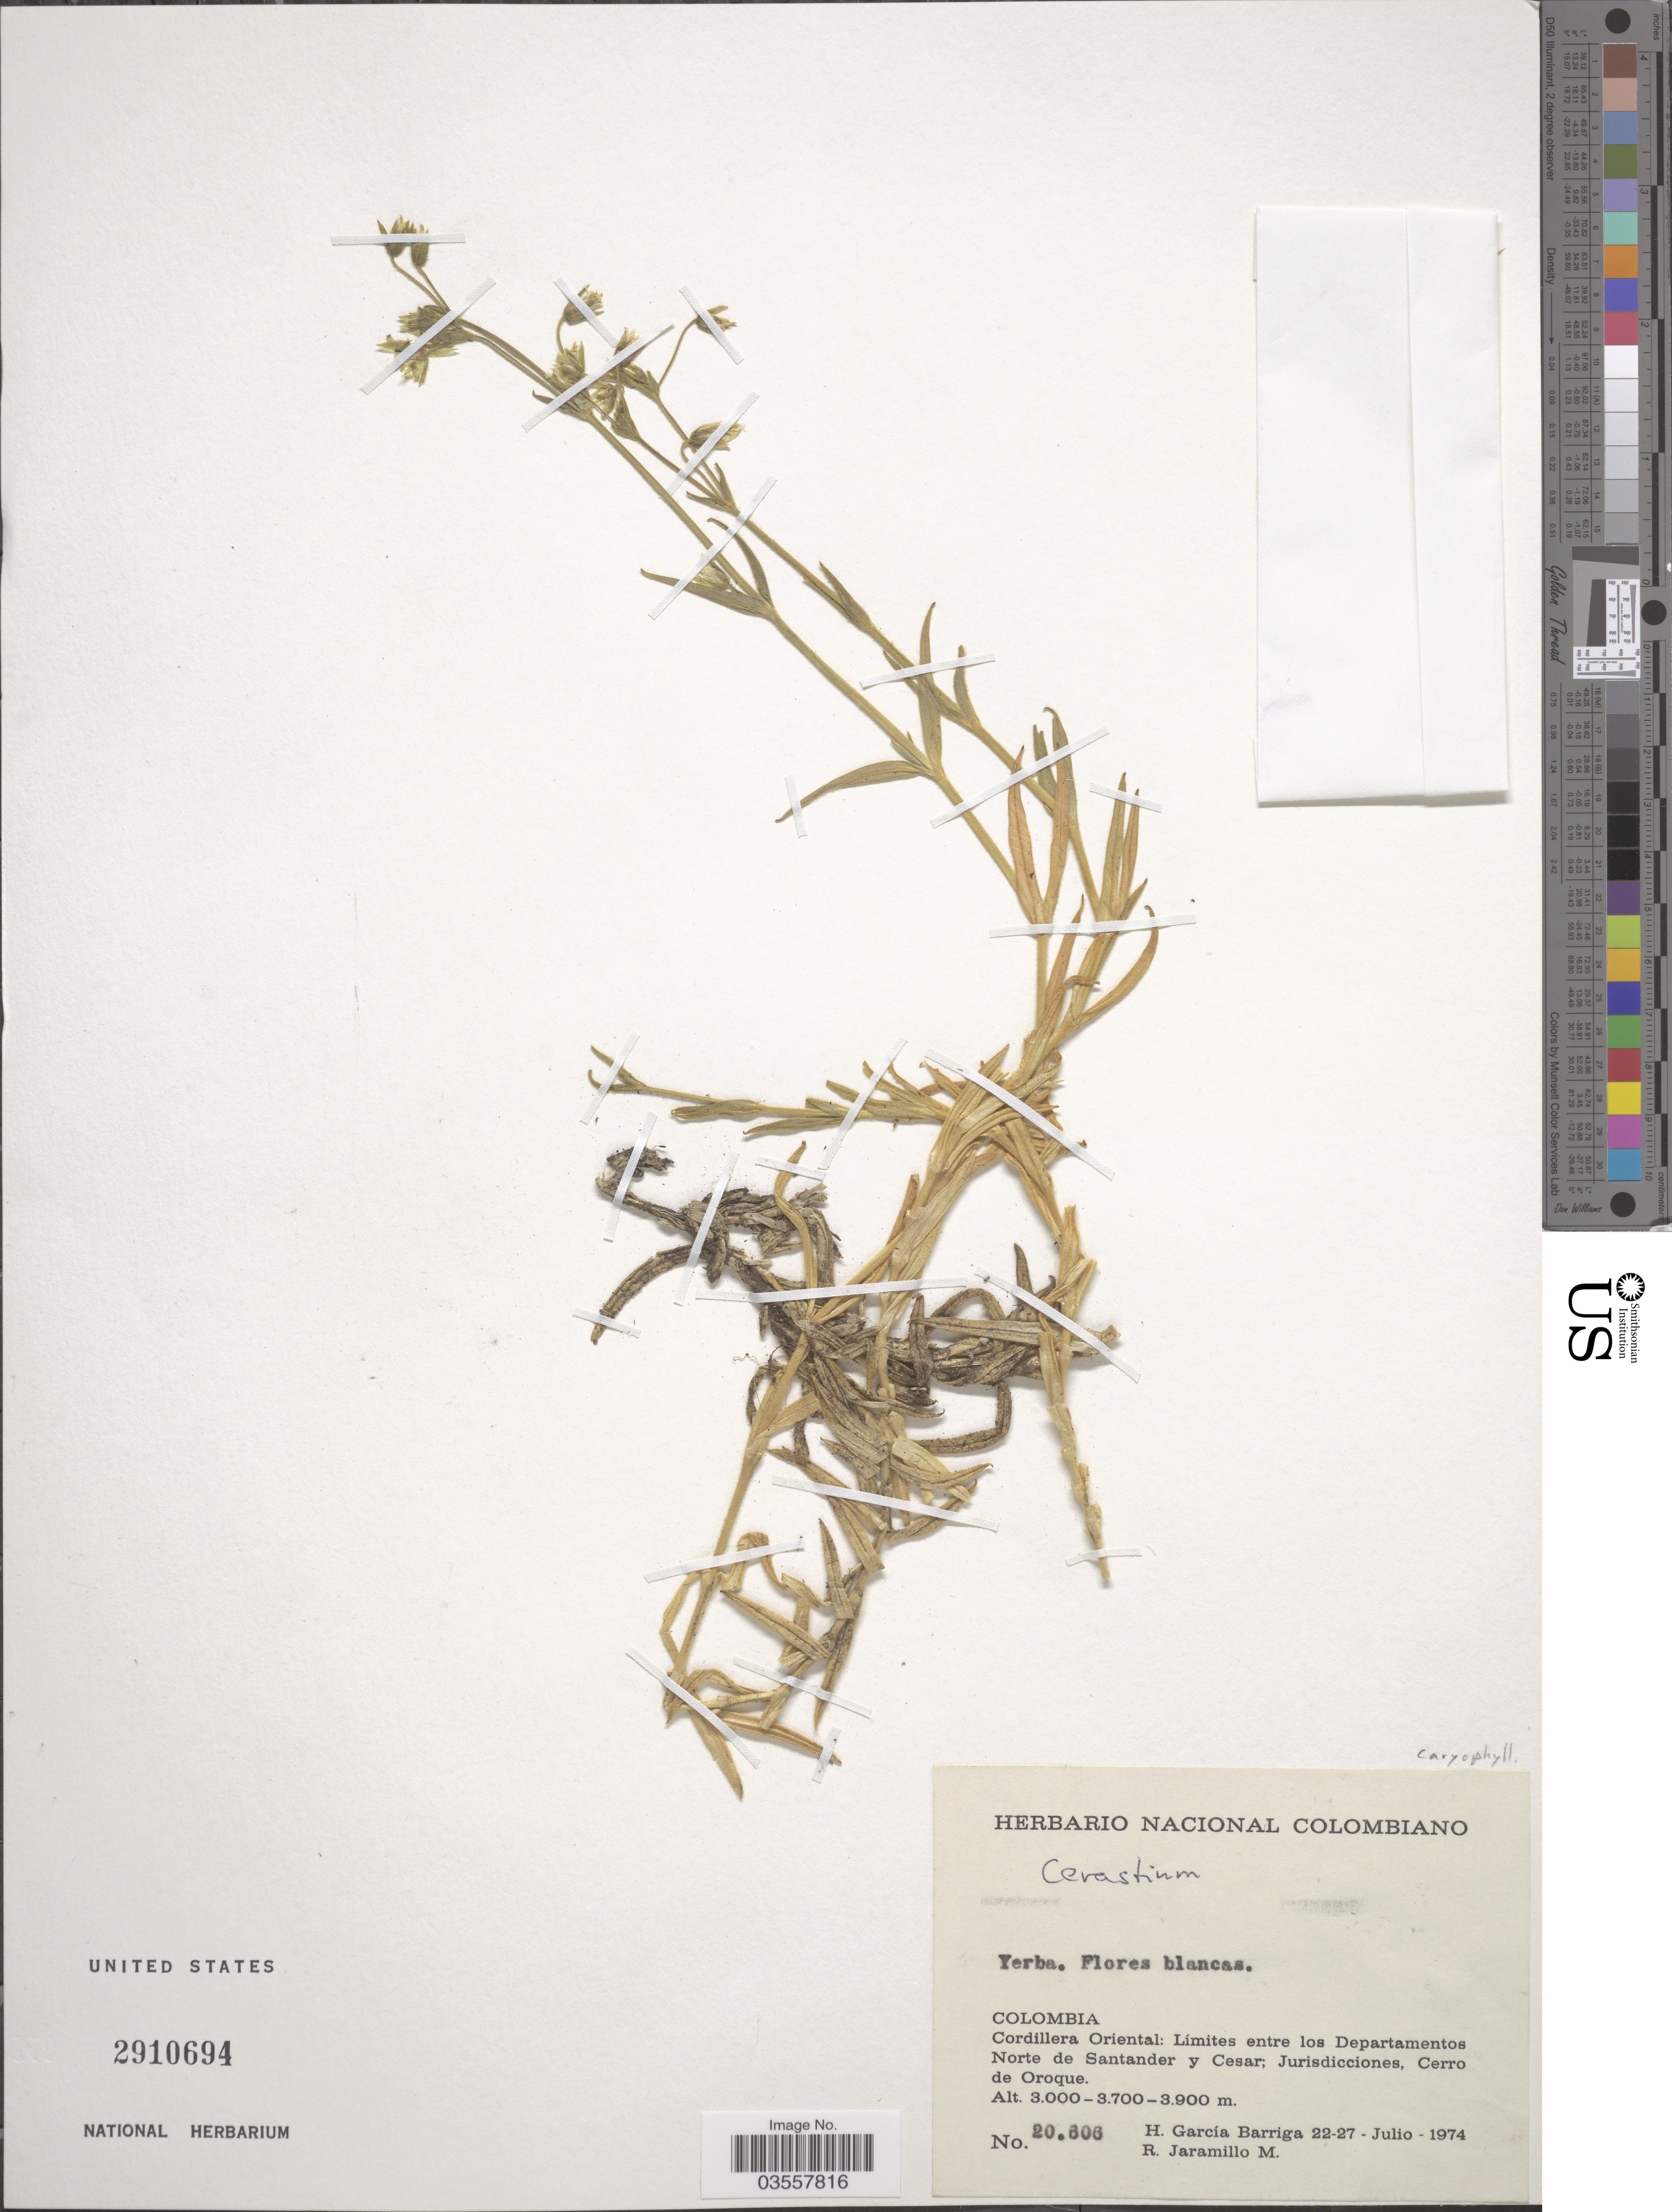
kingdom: Plantae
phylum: Tracheophyta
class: Magnoliopsida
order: Caryophyllales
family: Caryophyllaceae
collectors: H. García Barriga & R. Jaramillo M.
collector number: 20606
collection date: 1974-07-22/1974-07-27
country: Colombia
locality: Cordillera Oriental: Límites entre los Departamentos Norte de Santander y Cesar; Jurisdicciones, Cerro de Oroque.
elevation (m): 3000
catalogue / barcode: US 2910694